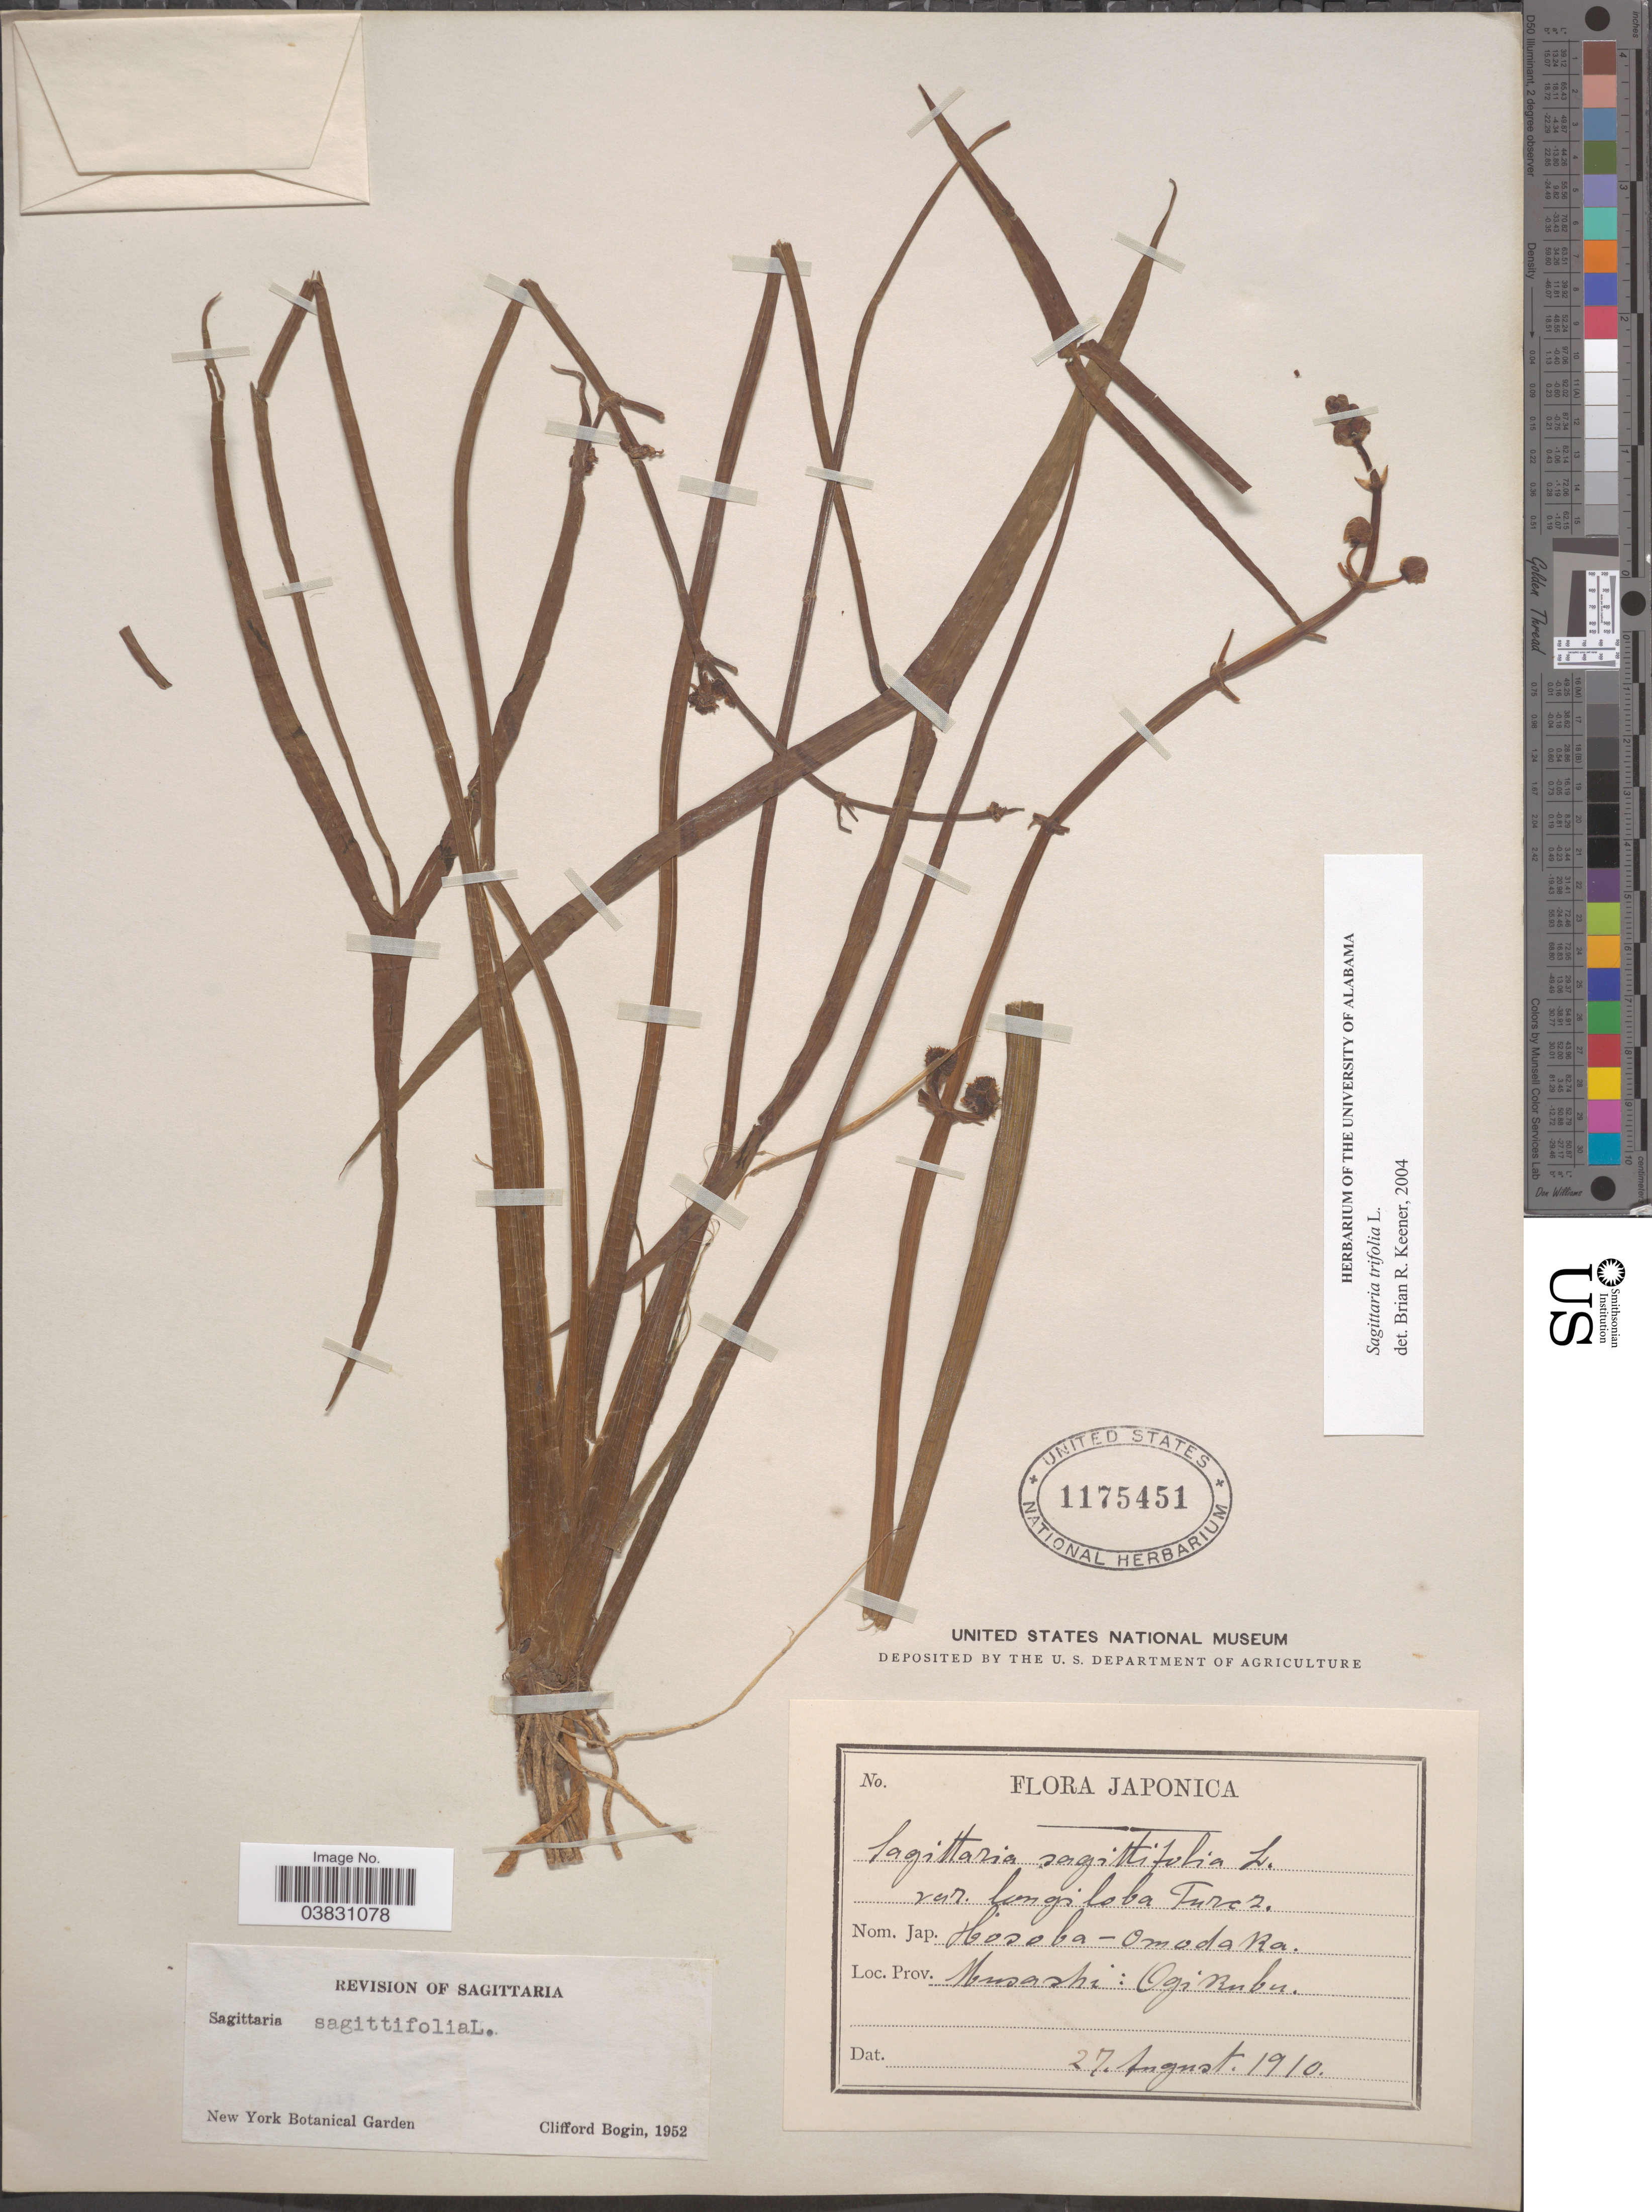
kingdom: Plantae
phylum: Tracheophyta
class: Liliopsida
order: Alismatales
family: Alismataceae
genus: Sagittaria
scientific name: Sagittaria trifolia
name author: L.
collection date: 1910-08-27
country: Japan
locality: Prov. Musasi: Ogirubu.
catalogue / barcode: US 1175451